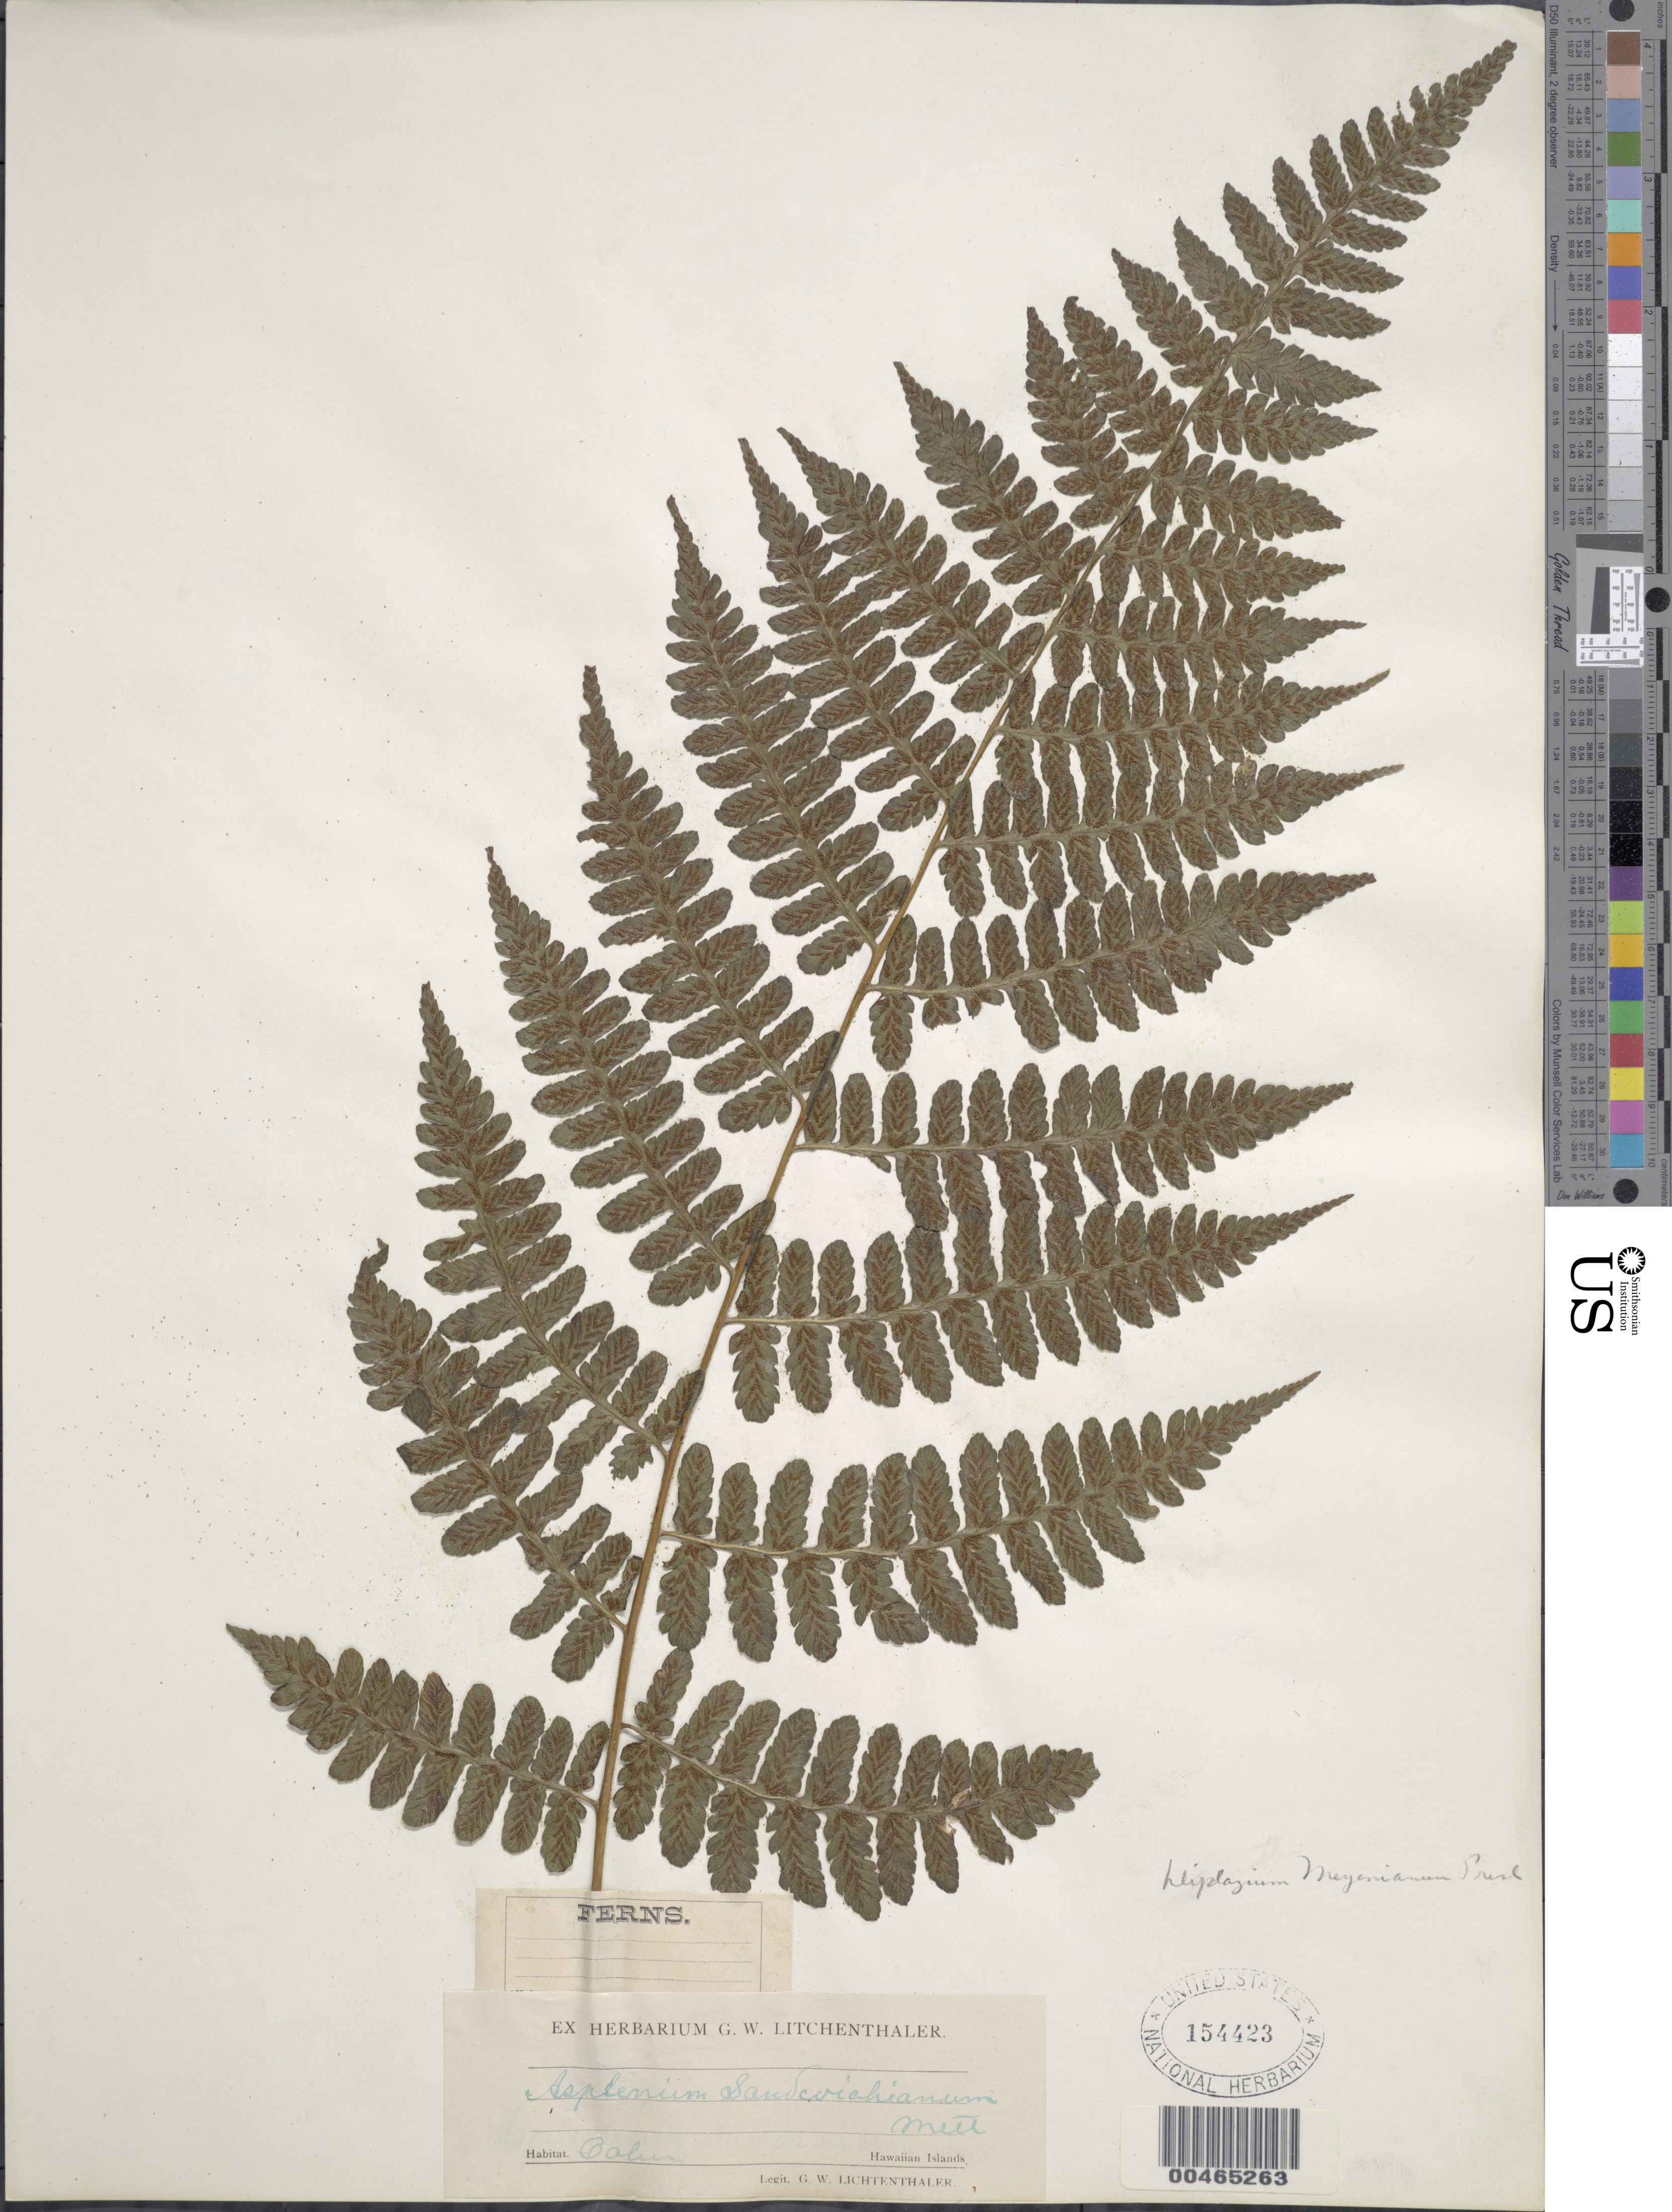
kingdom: Plantae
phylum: Tracheophyta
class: Polypodiopsida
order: Polypodiales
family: Athyriaceae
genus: Diplazium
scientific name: Diplazium arnottii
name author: Brack.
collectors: G. Lichtenthaler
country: United States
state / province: Hawaii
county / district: Honolulu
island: Oahu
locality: Oahu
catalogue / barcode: US 154423